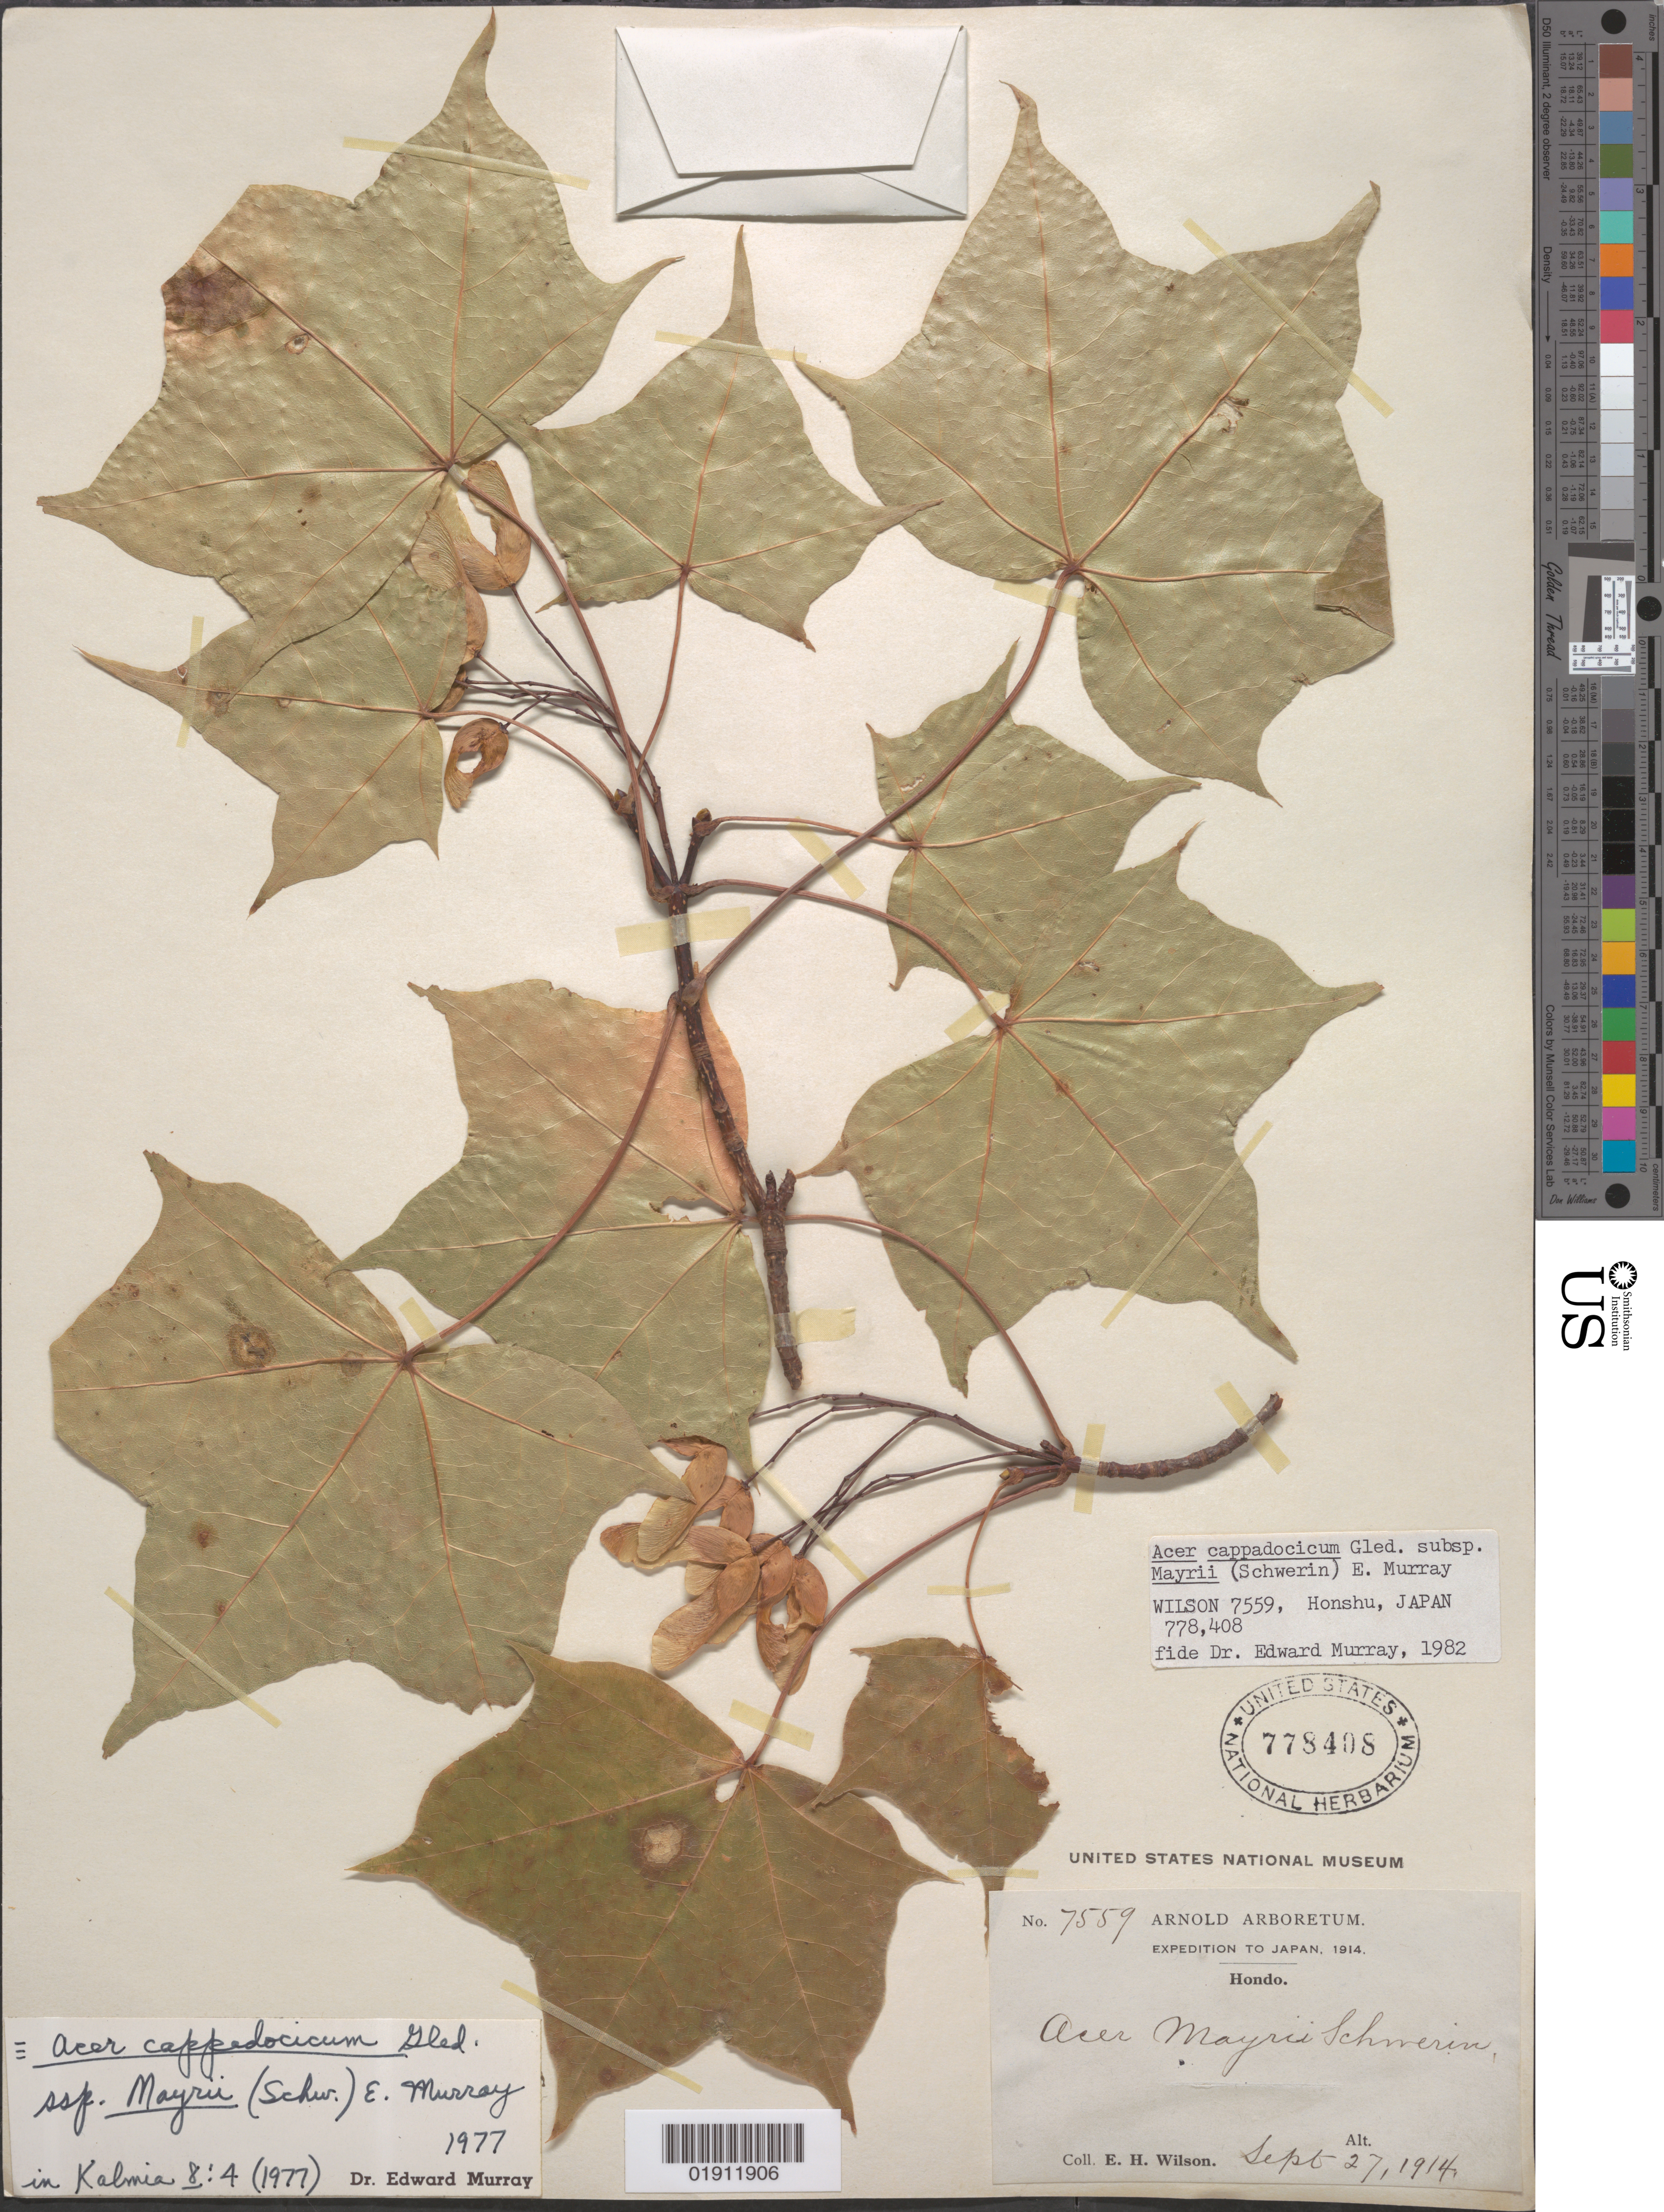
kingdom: Plantae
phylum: Tracheophyta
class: Magnoliopsida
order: Sapindales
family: Sapindaceae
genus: Acer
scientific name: Acer cappadocicum subsp. mayrii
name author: (Schwer.) A.E. Murray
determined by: Murray, Edward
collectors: E. H. Wilson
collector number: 7559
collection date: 1914-09-27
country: Japan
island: Hokkaido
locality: Hokkaido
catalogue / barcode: US 778408